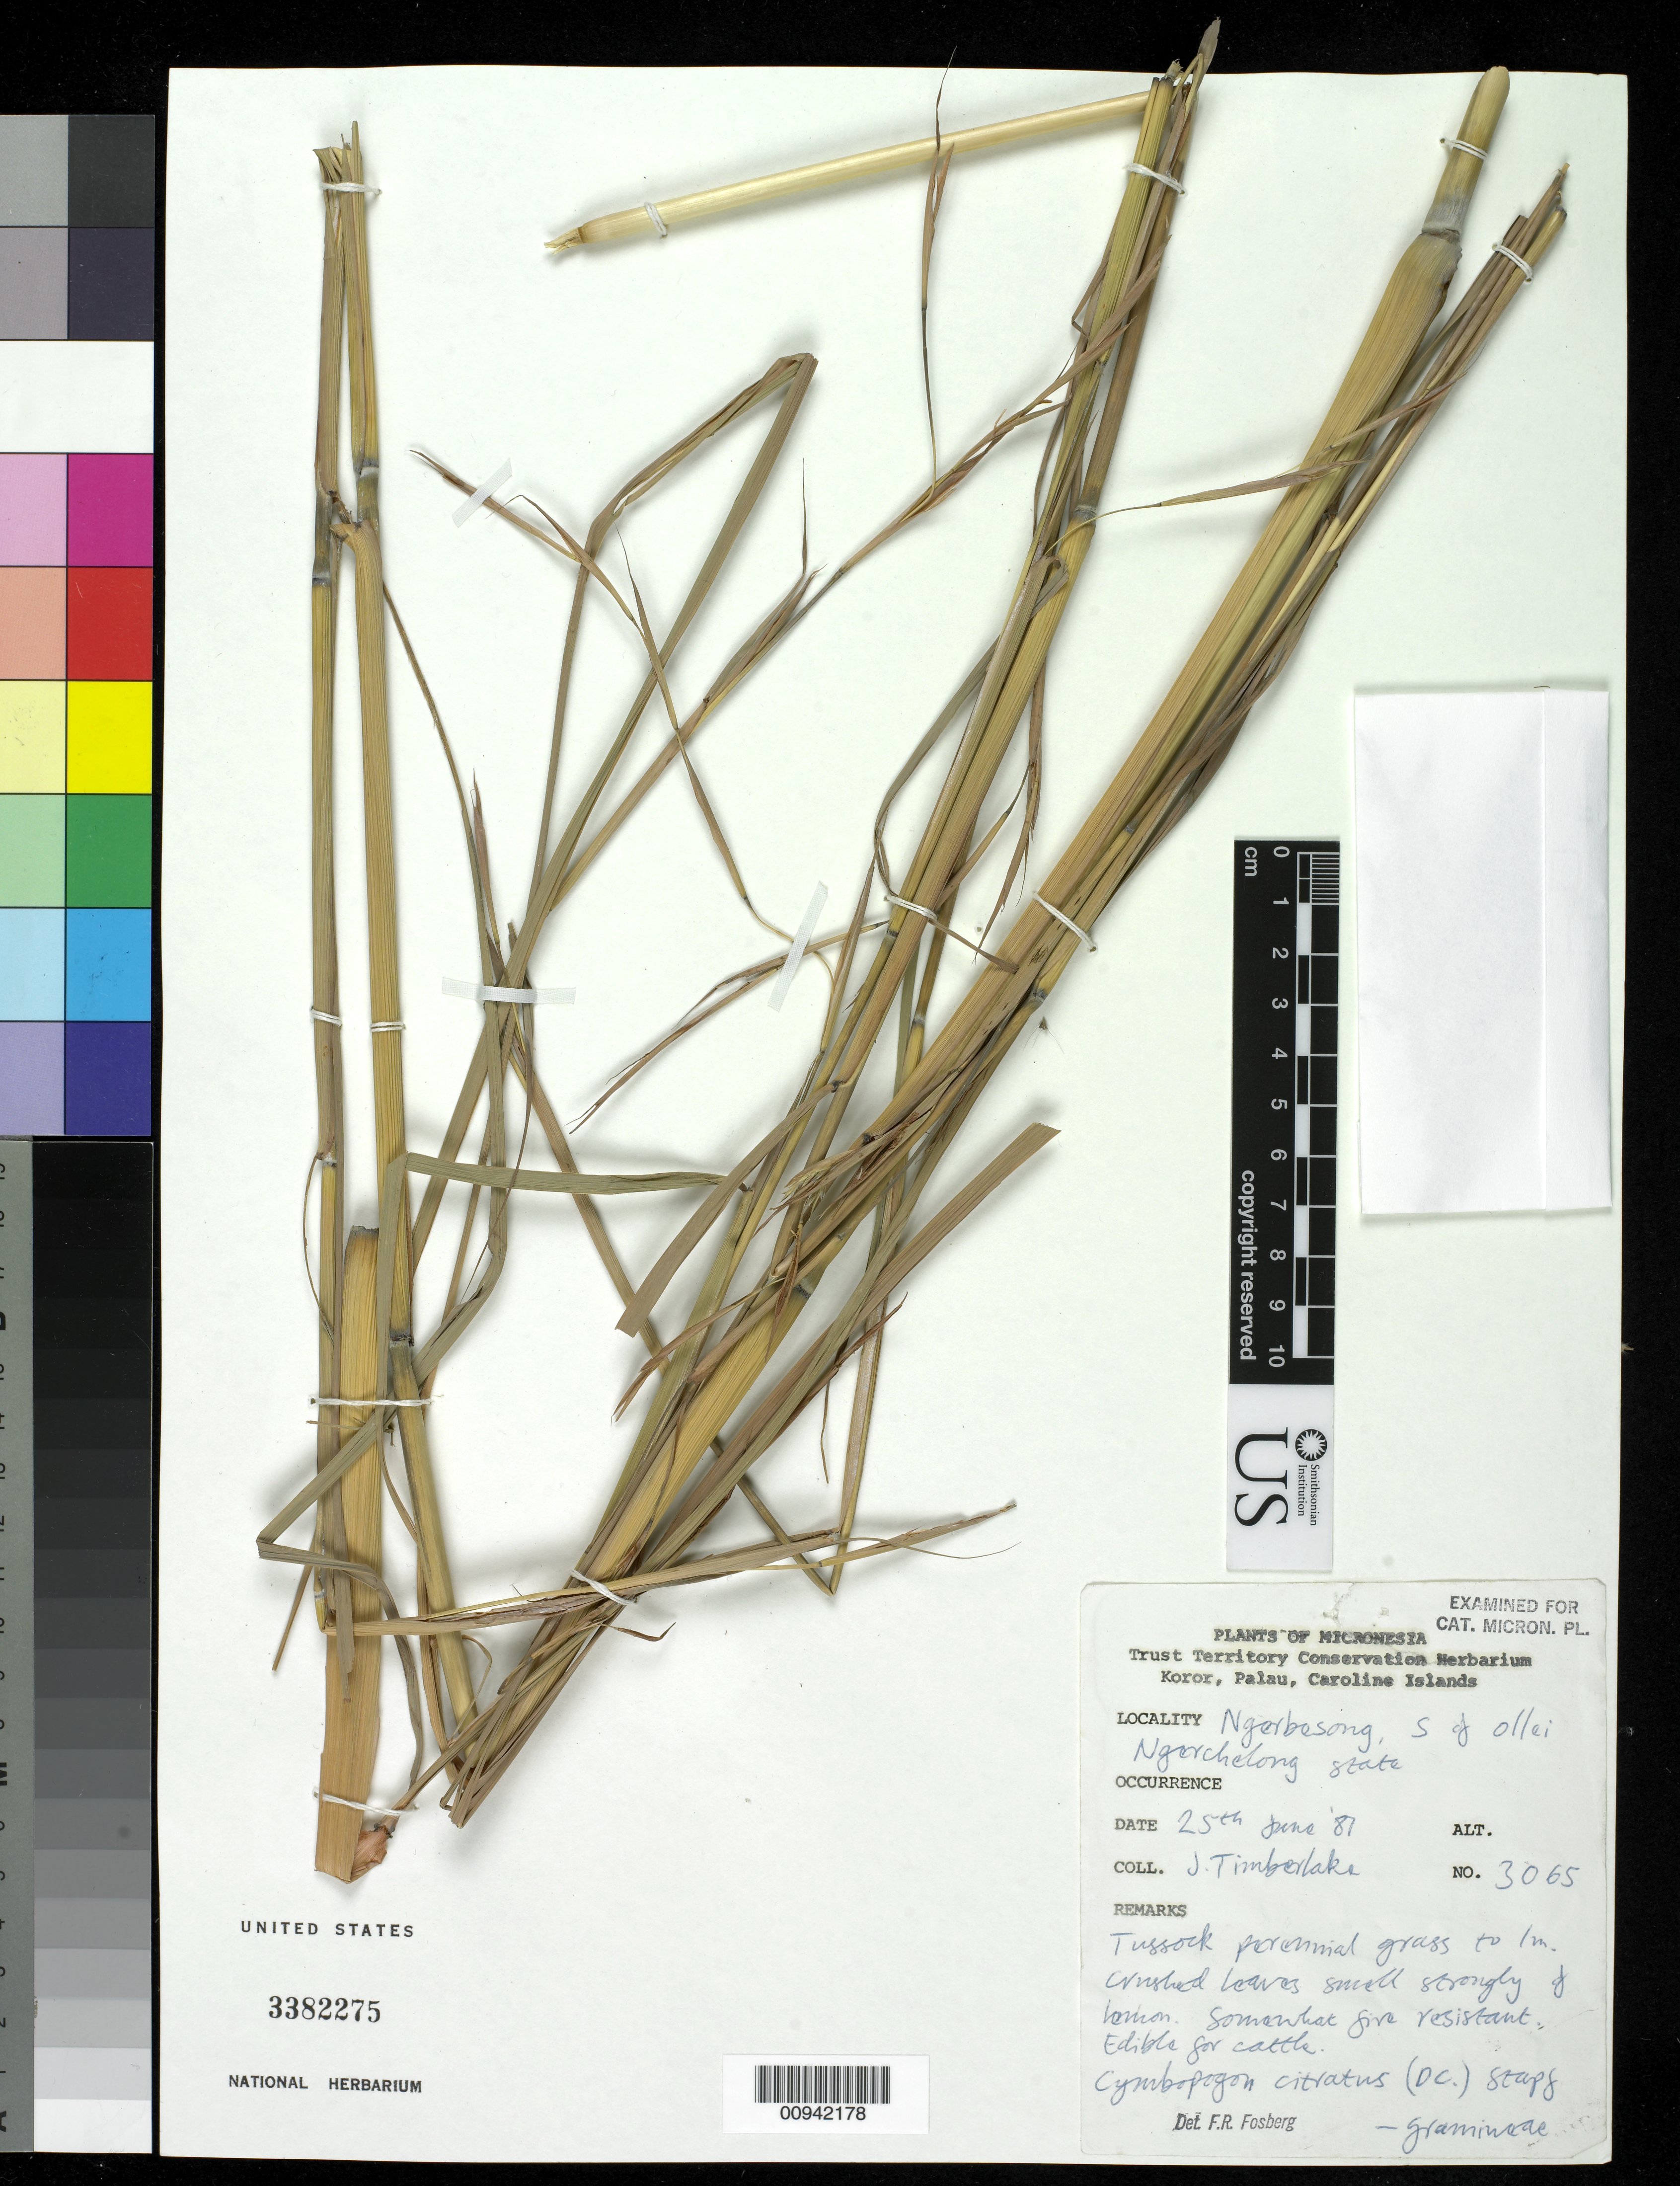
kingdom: Plantae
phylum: Tracheophyta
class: Liliopsida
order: Poales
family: Poaceae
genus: Cymbopogon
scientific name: Cymbopogon citratus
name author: (DC.) Stapf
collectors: Y. W. Taam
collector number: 3065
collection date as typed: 25 Jun 1987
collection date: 1987-06-25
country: Palau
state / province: Ngerchelong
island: Babeldaob [Babelthuap]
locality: Ngerchelong state, Ngerbesong, S of Ollei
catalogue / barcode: US 3382275